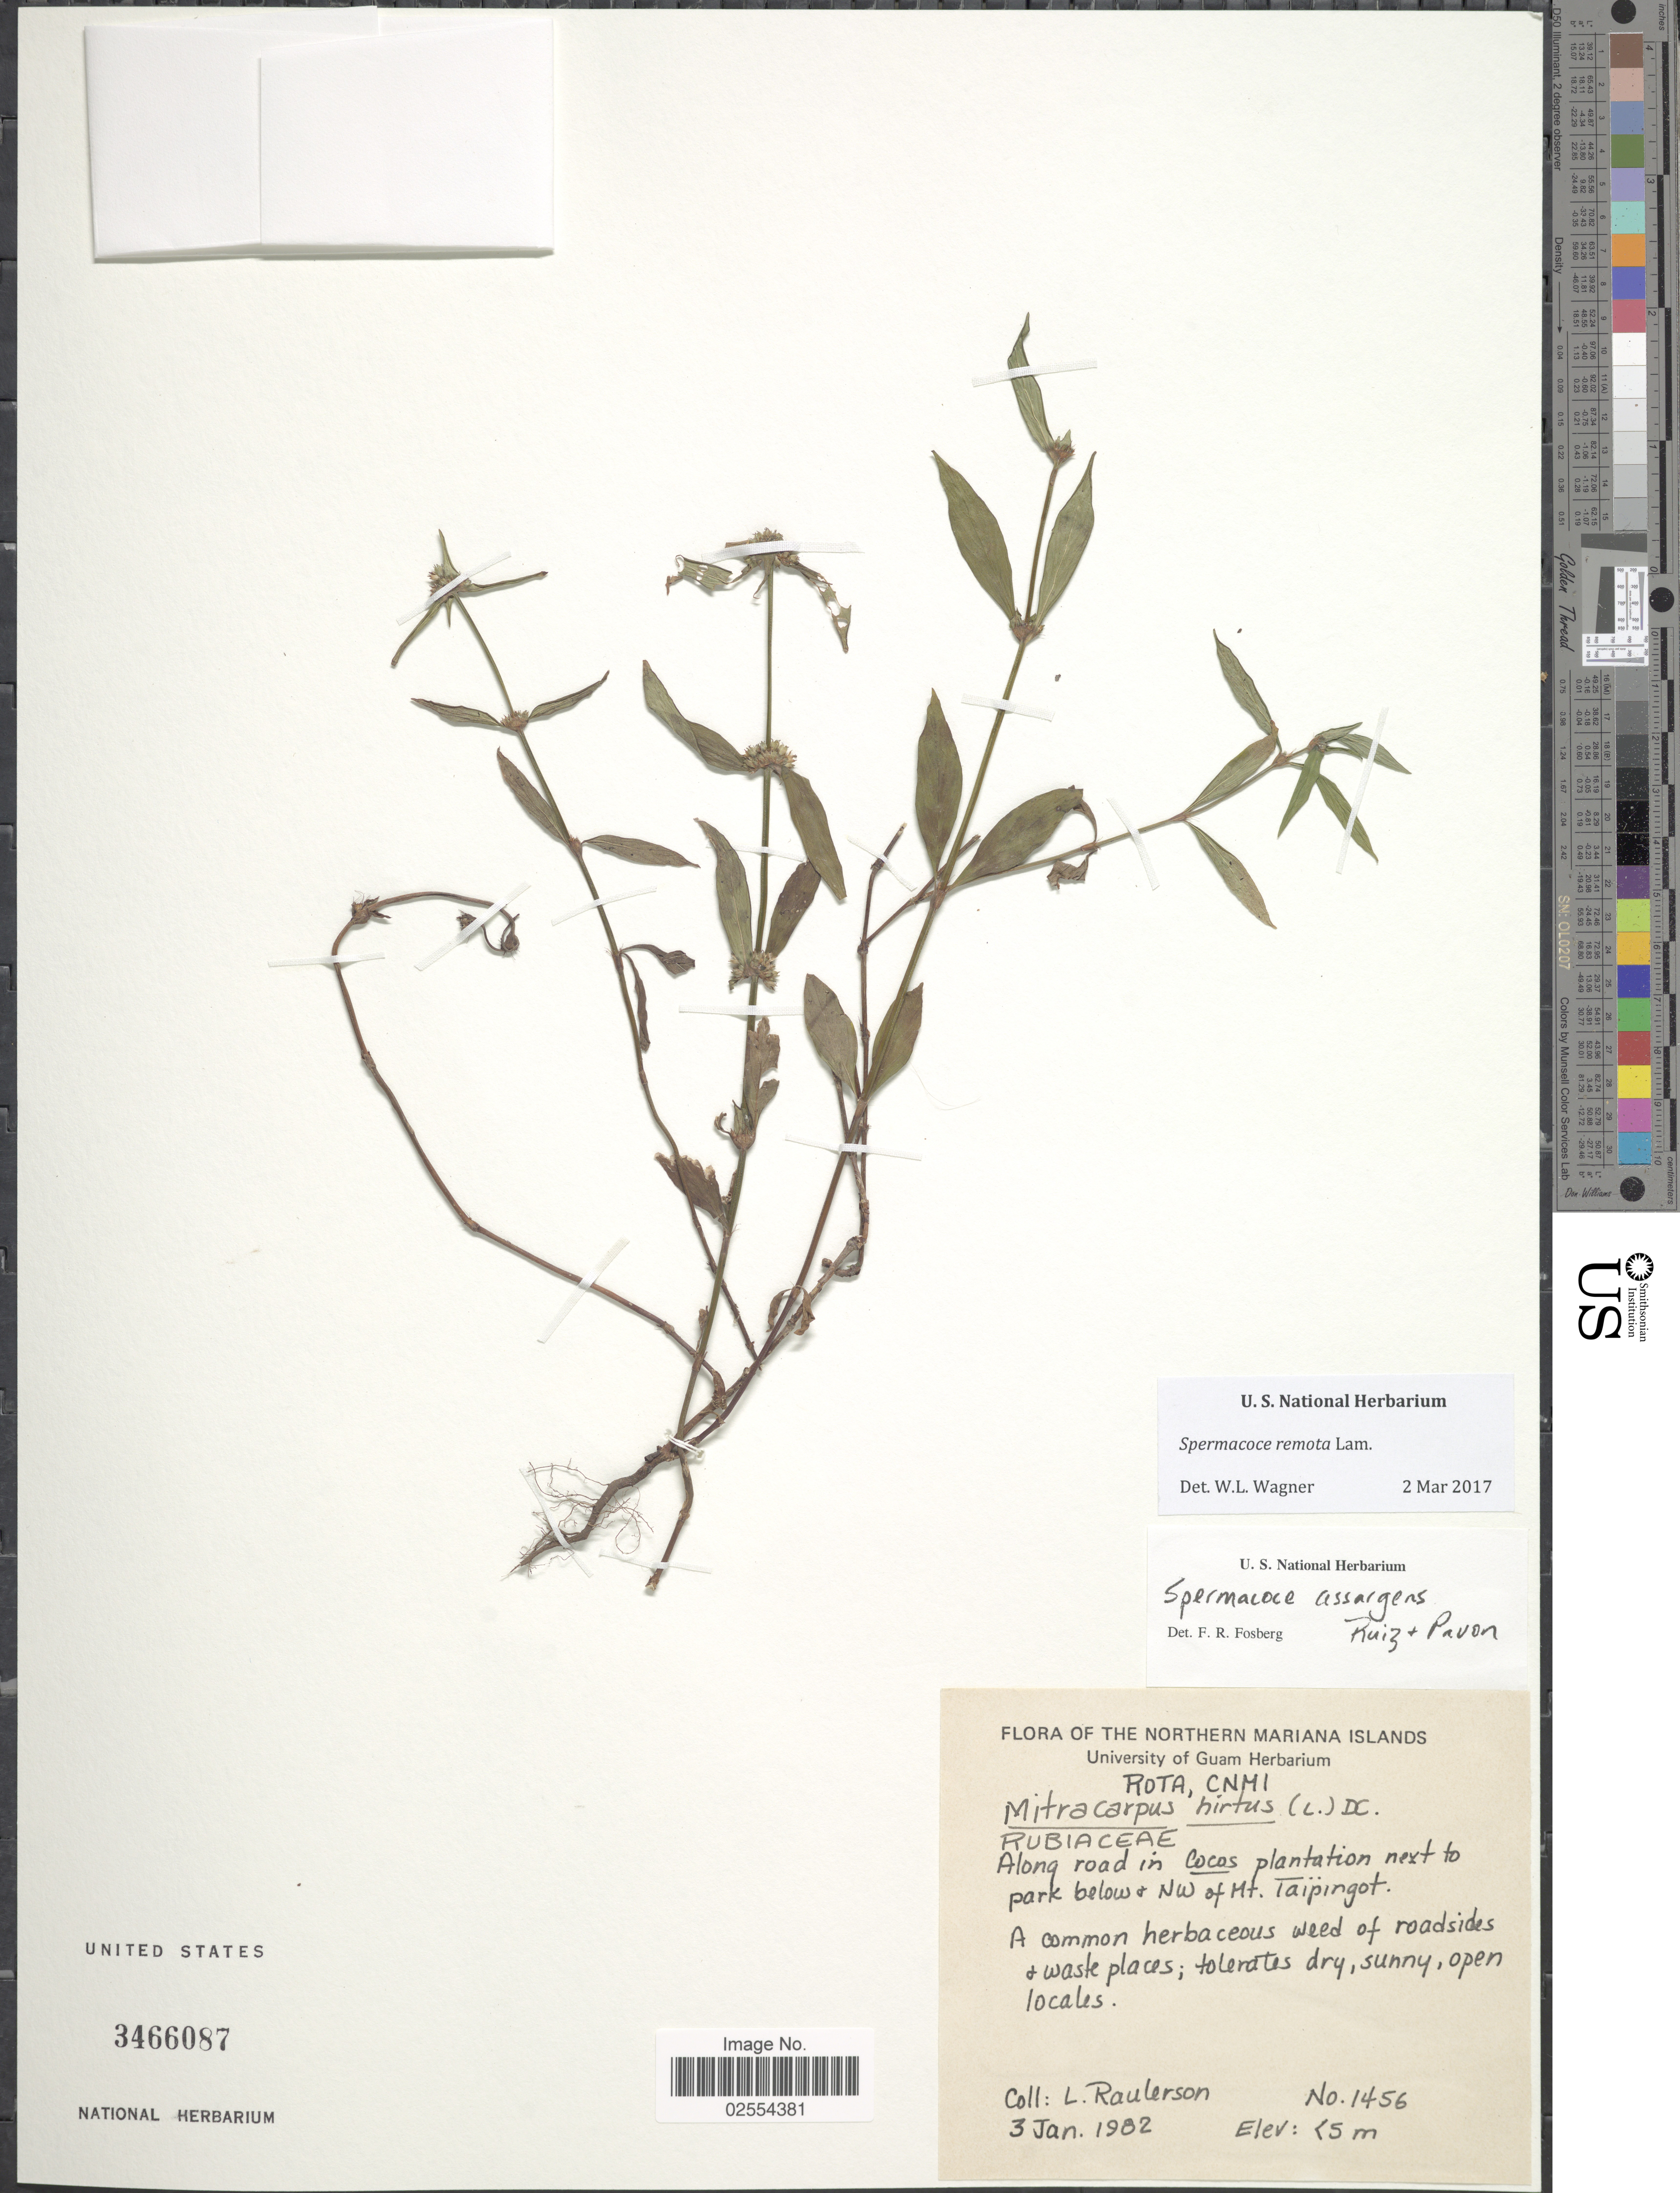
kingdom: Plantae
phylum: Tracheophyta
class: Magnoliopsida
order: Gentianales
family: Rubiaceae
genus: Spermacoce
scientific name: Spermacoce remota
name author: Lam.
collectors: L. Raulerson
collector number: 1456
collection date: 1982-01-03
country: Northern Mariana Islands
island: Rota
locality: Rota, CNMI, Along road in Cocos plantation next to park below + NW of Mt Taipingot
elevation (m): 5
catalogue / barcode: US 3466087